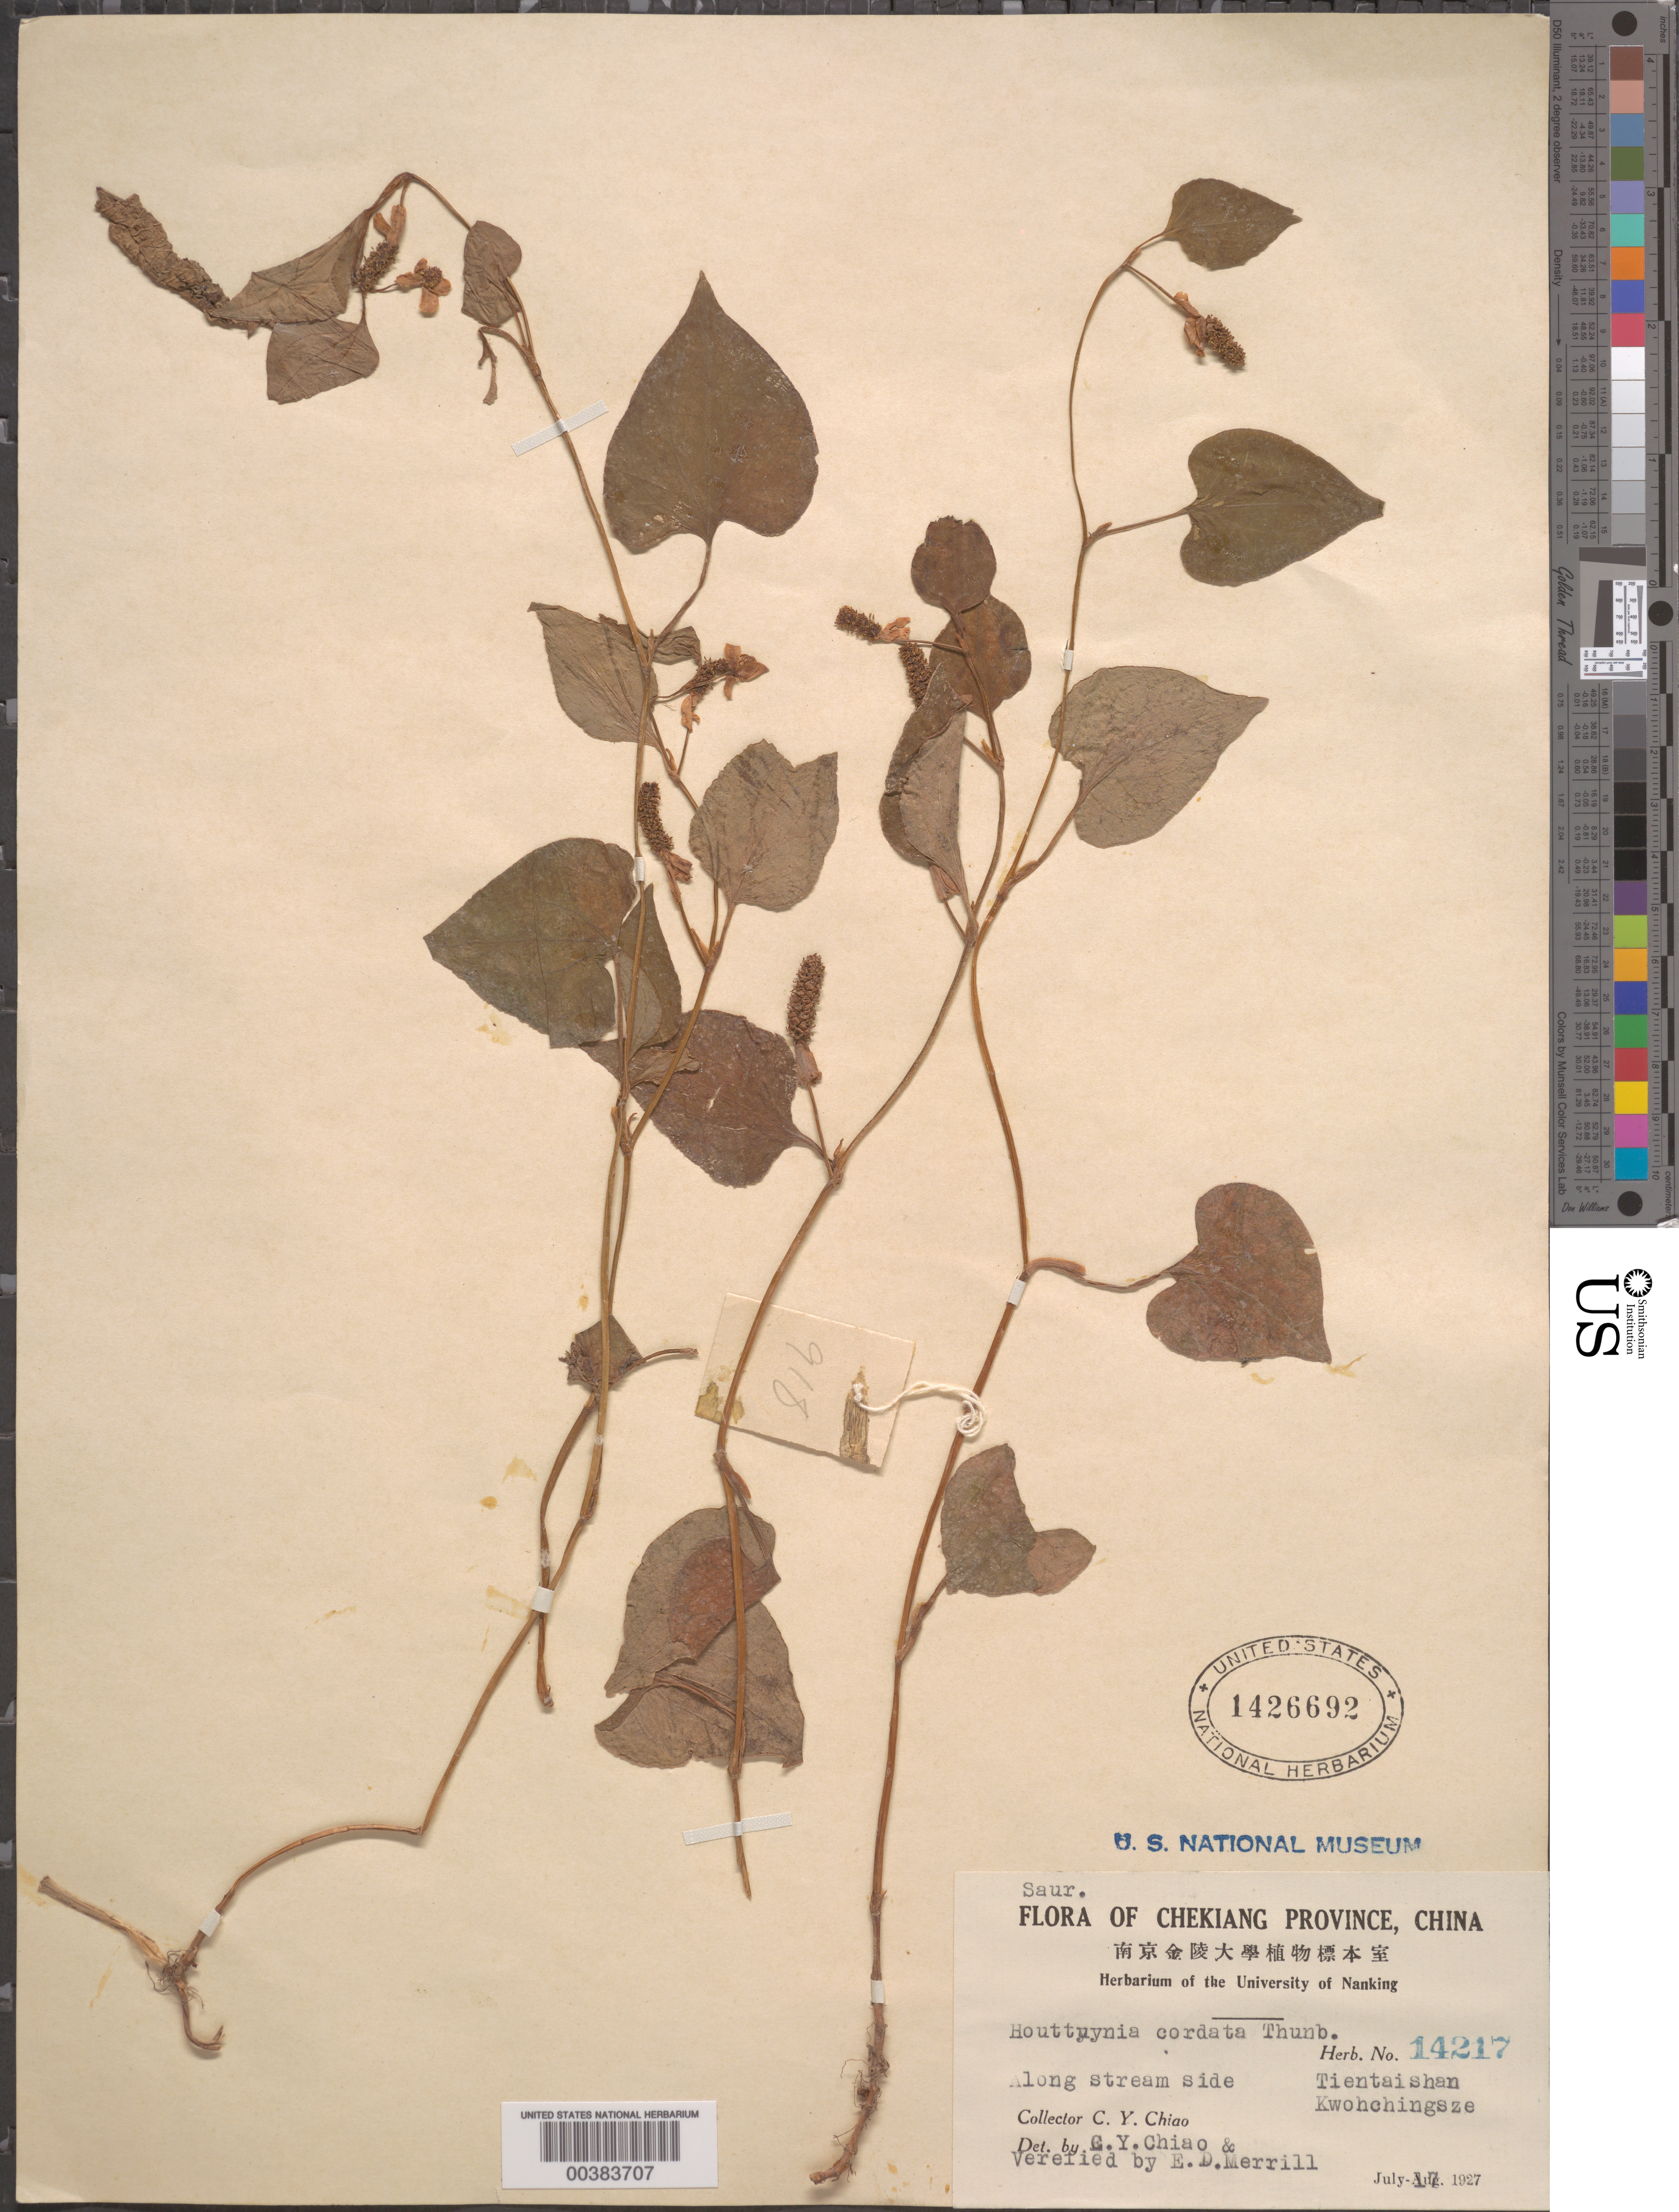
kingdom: Plantae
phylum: Tracheophyta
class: Magnoliopsida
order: Piperales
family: Saururaceae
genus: Houttuynia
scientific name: Houttuynia cordata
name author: Thunb.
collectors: C. Y. Chiao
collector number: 918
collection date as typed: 17 Jul 1927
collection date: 1927-07-17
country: China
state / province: Zhejiang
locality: Tientaishan, kwohchingsze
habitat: Along stream side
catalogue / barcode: US 1426692